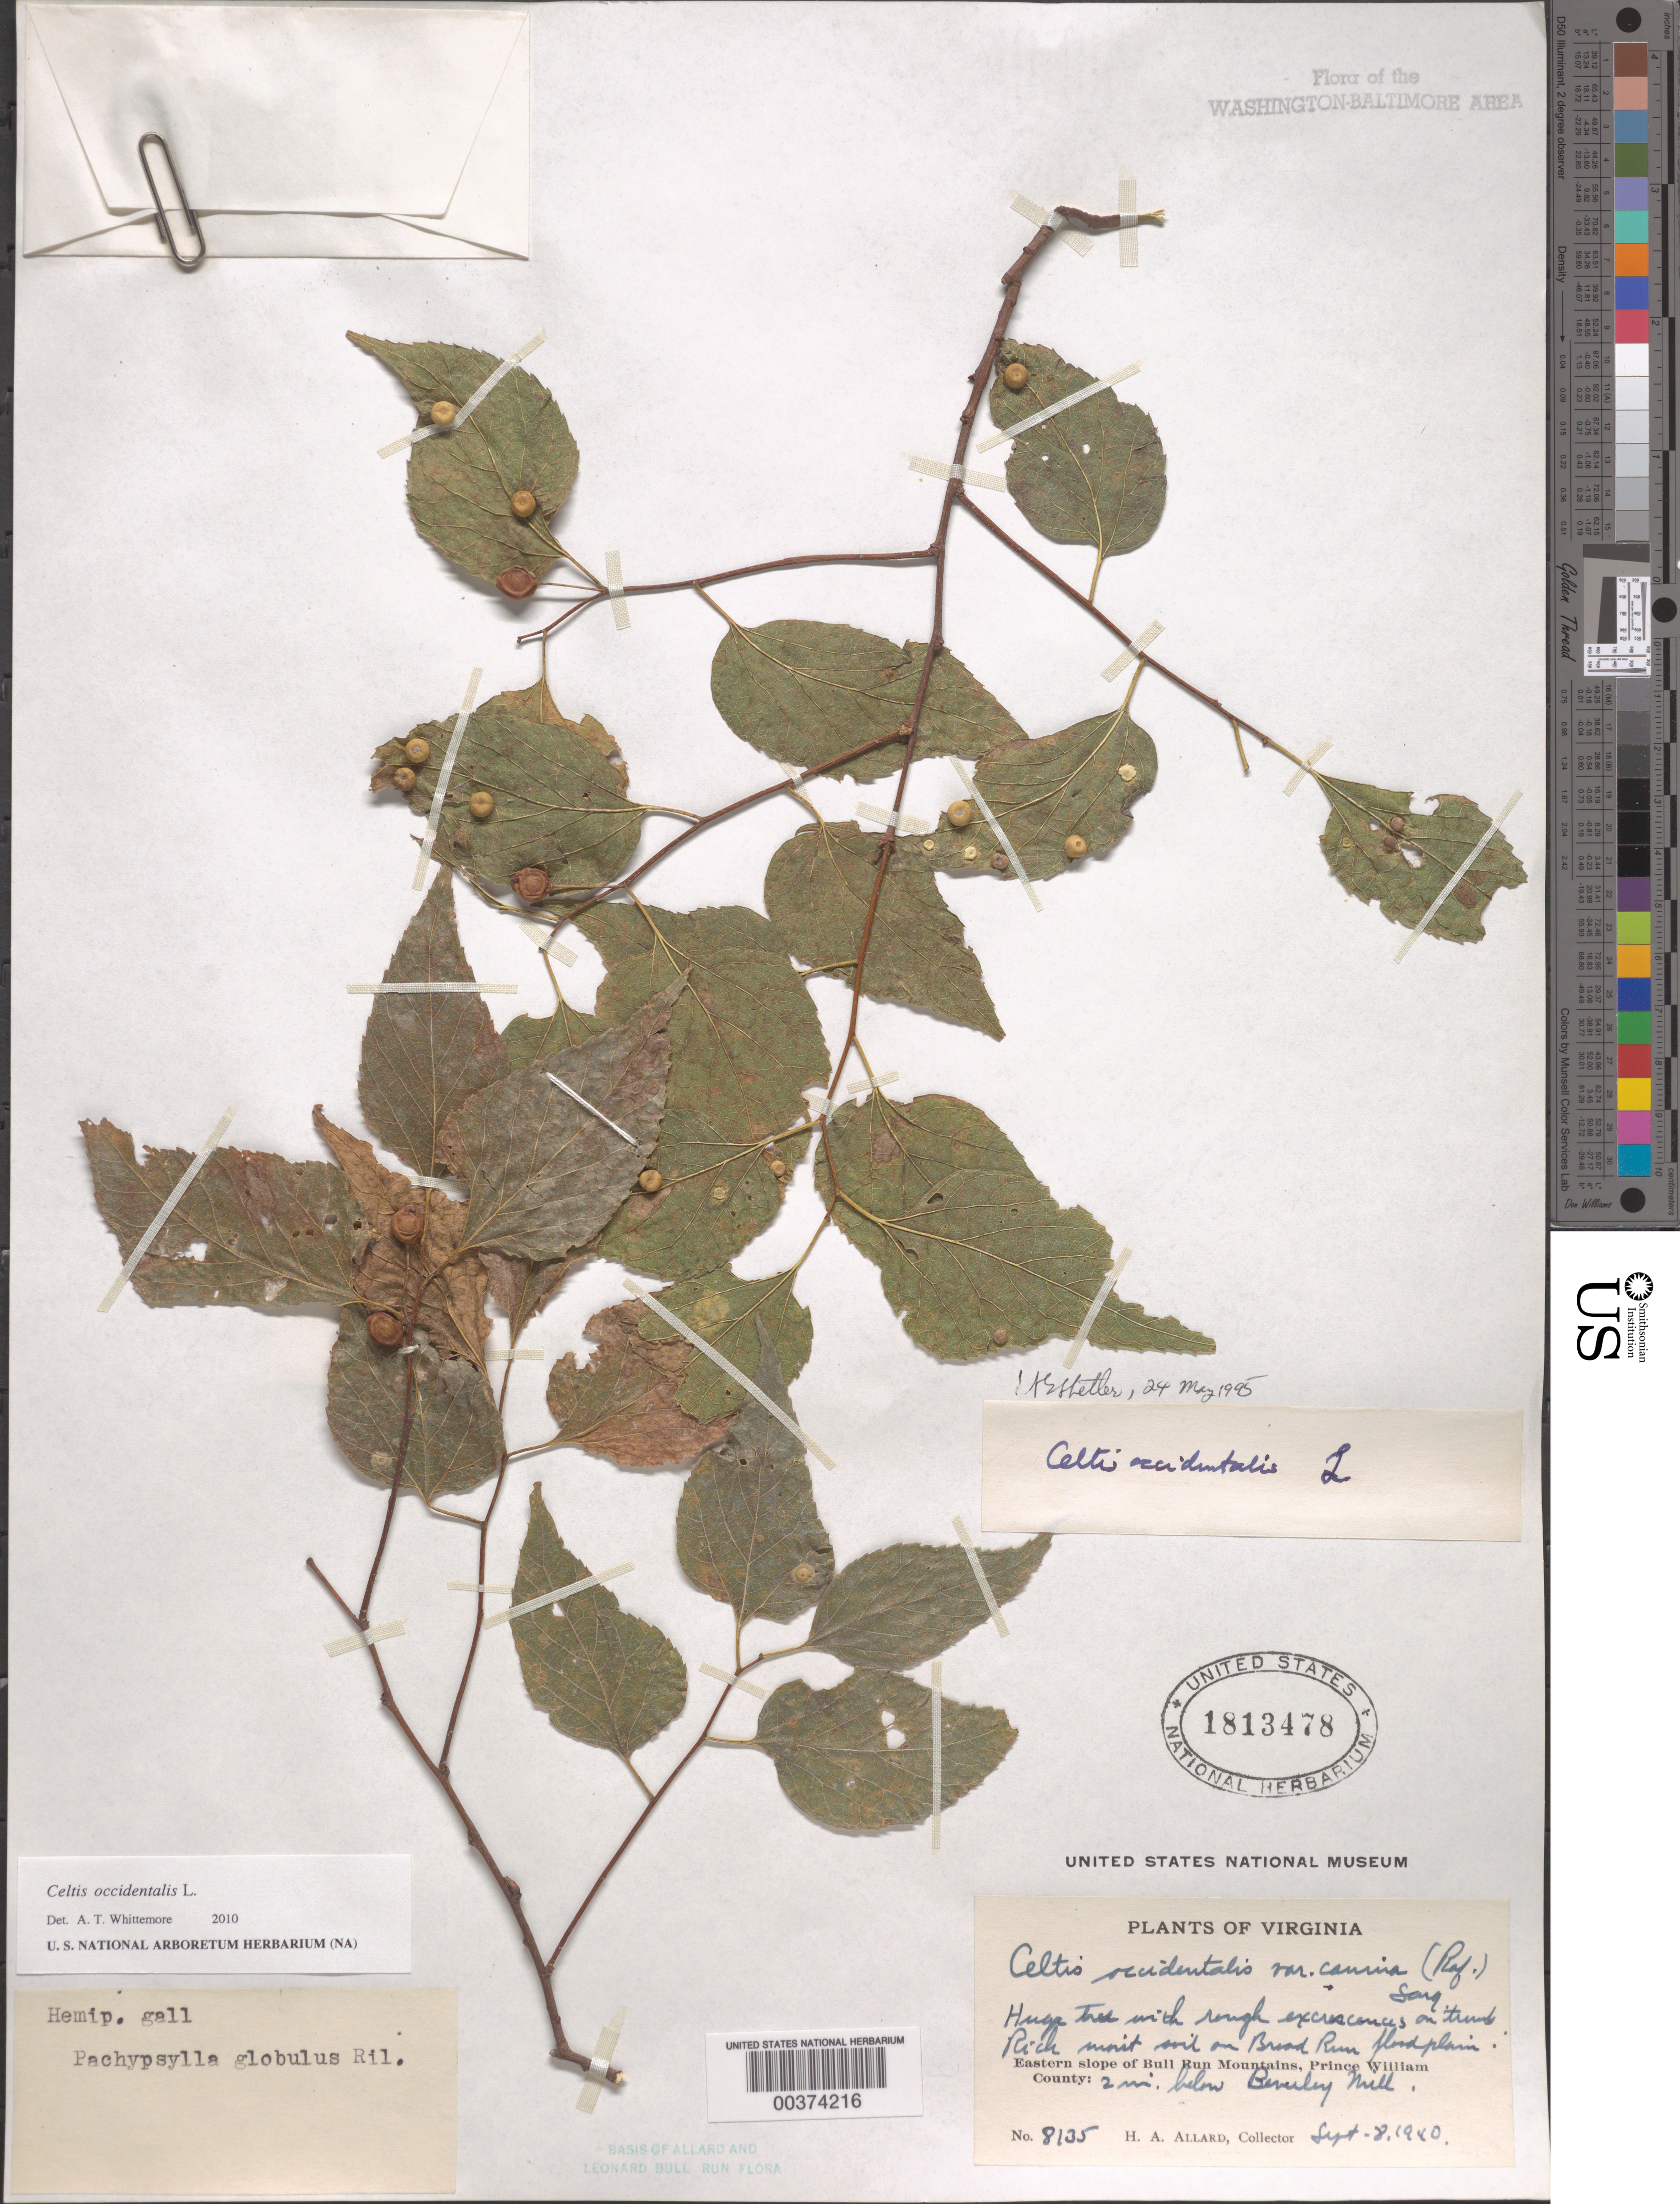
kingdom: Plantae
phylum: Tracheophyta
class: Magnoliopsida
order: Rosales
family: Cannabaceae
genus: Celtis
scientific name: Celtis occidentalis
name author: L.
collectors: H. A. Allard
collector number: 8135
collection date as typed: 08 Sep 1940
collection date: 1940-09-08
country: United States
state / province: Virginia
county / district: Prince William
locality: Broad Run, below Beverley Mill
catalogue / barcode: US 1813478